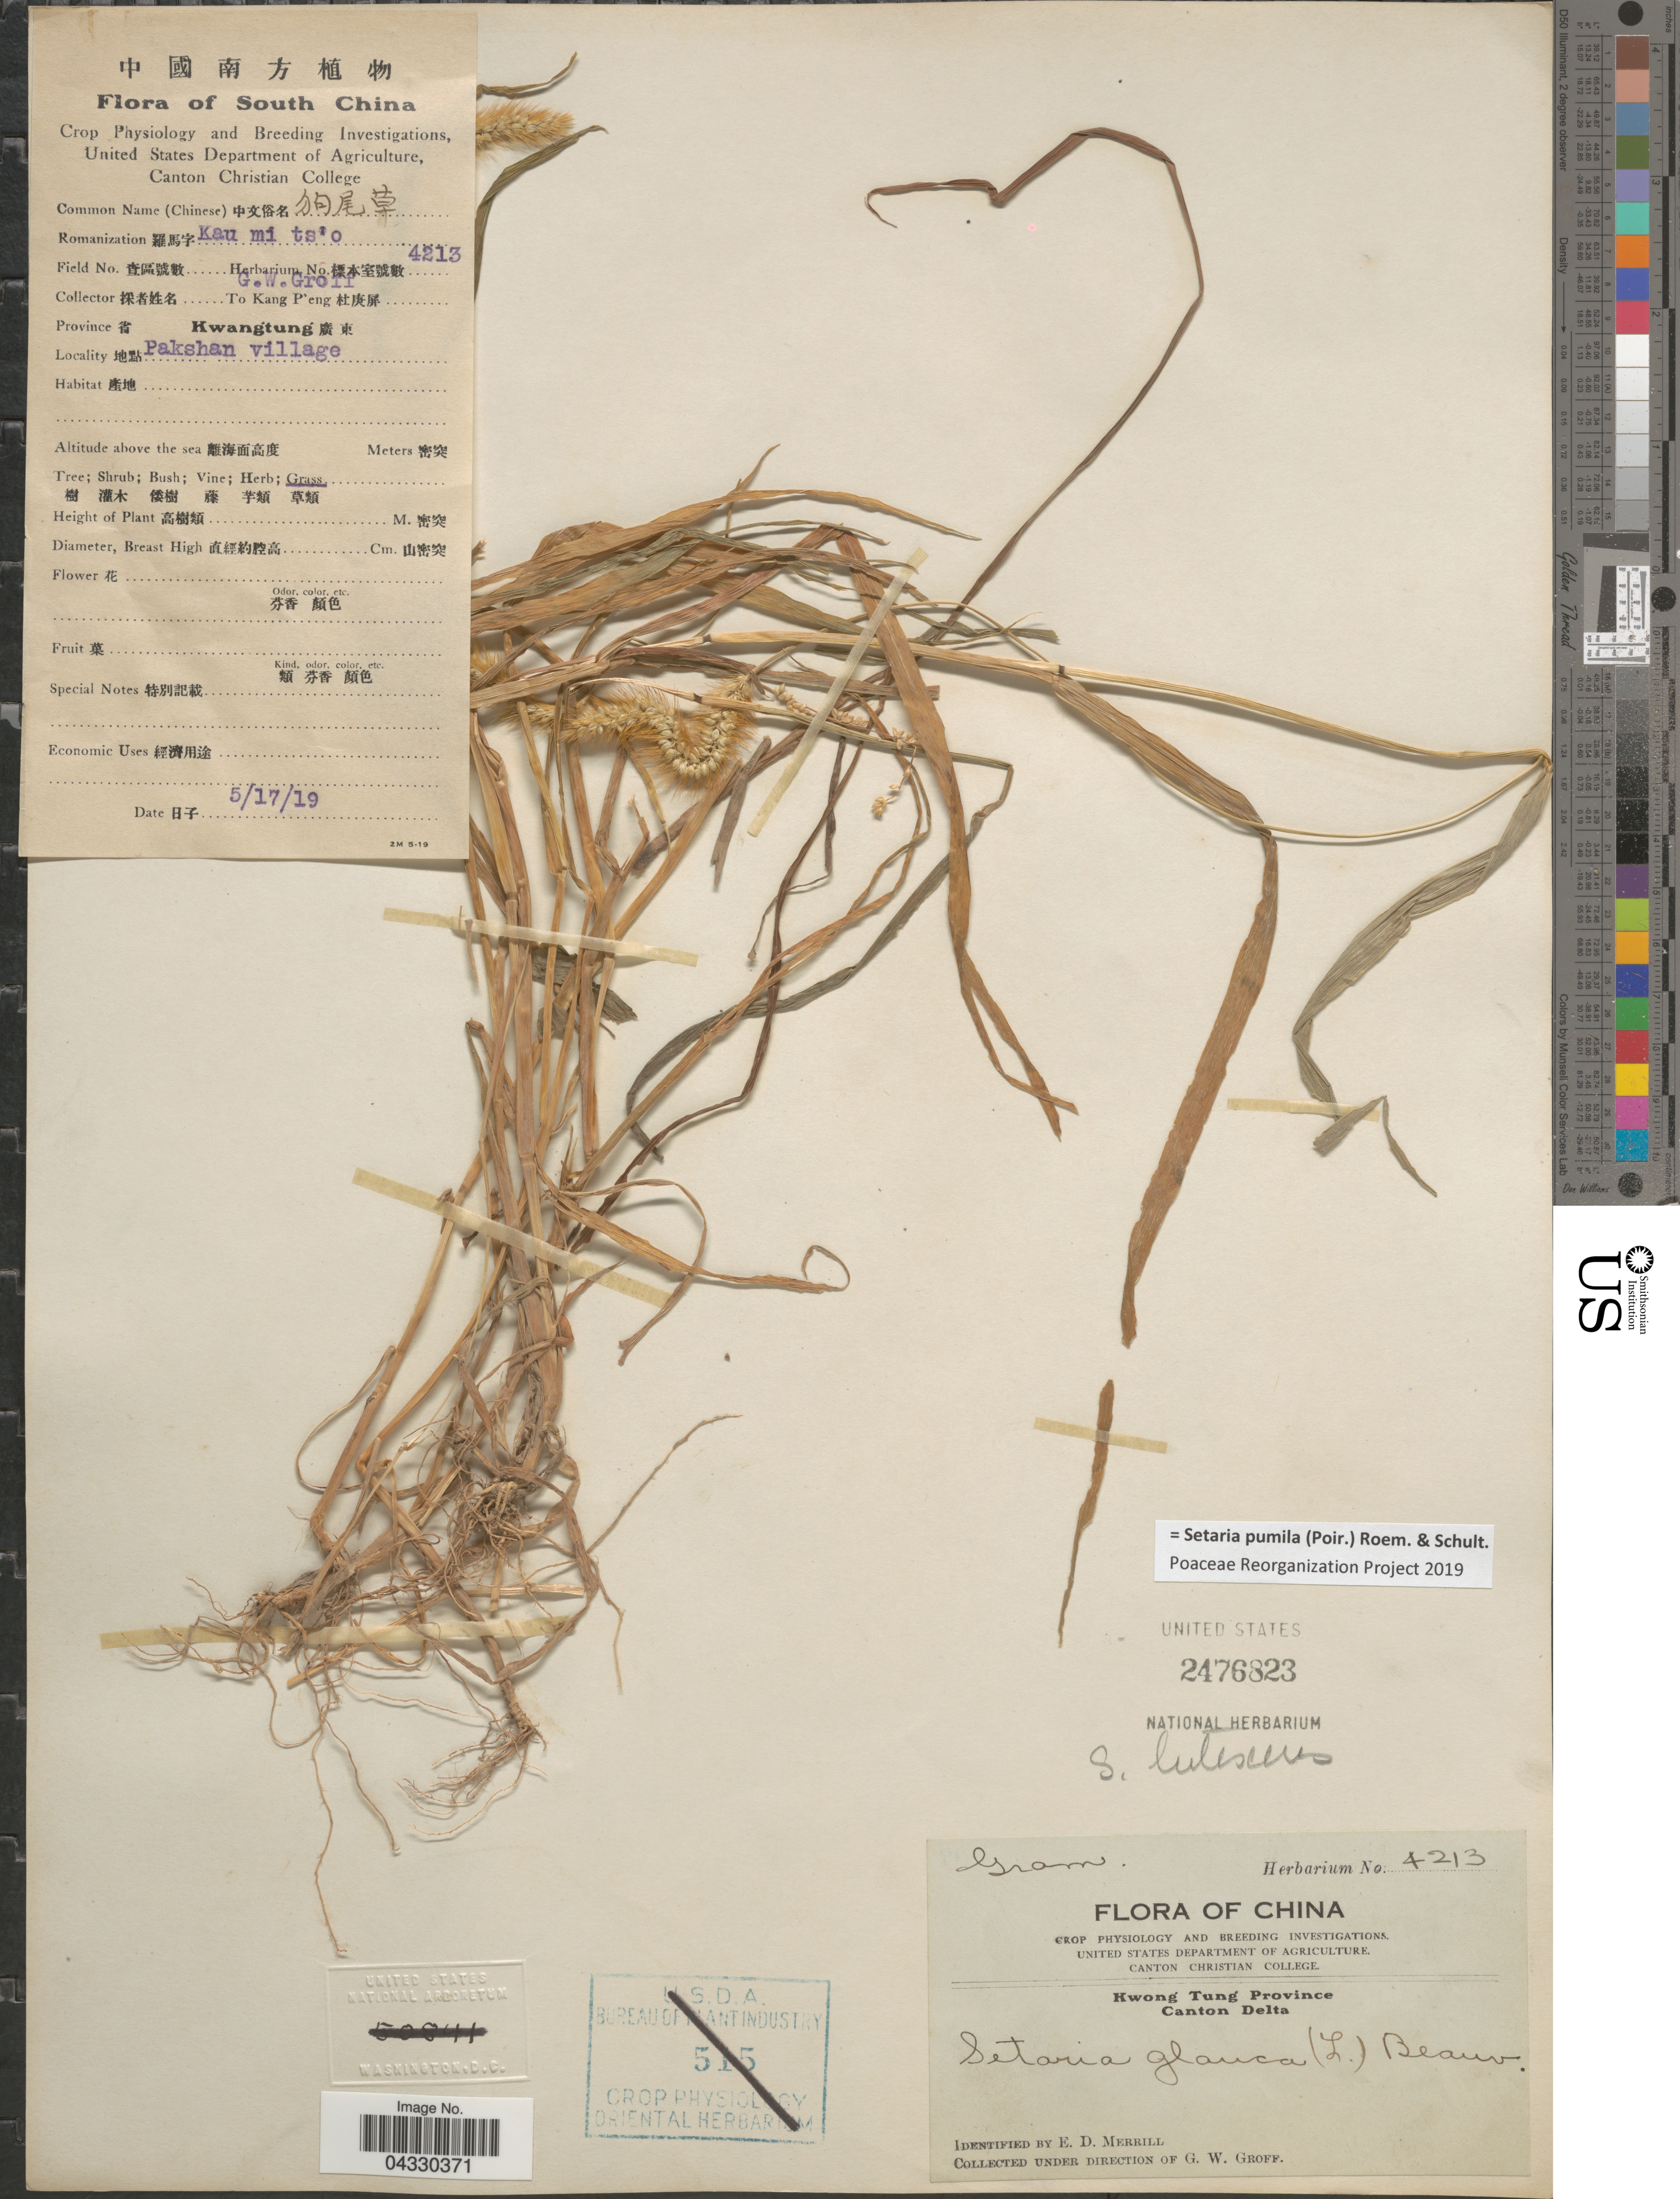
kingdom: Plantae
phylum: Tracheophyta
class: Liliopsida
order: Poales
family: Poaceae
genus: Setaria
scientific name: Setaria pumila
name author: (Poir.) Roem. & Schult.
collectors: To Kang P'eng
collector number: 4213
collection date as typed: Transcribed d/m/y: 17/5/19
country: China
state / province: Guangdong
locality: South China. Province Kwangtung X. Pakshan village. X. Kwong Tung Province. Canton Delta.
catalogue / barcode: US 2476823